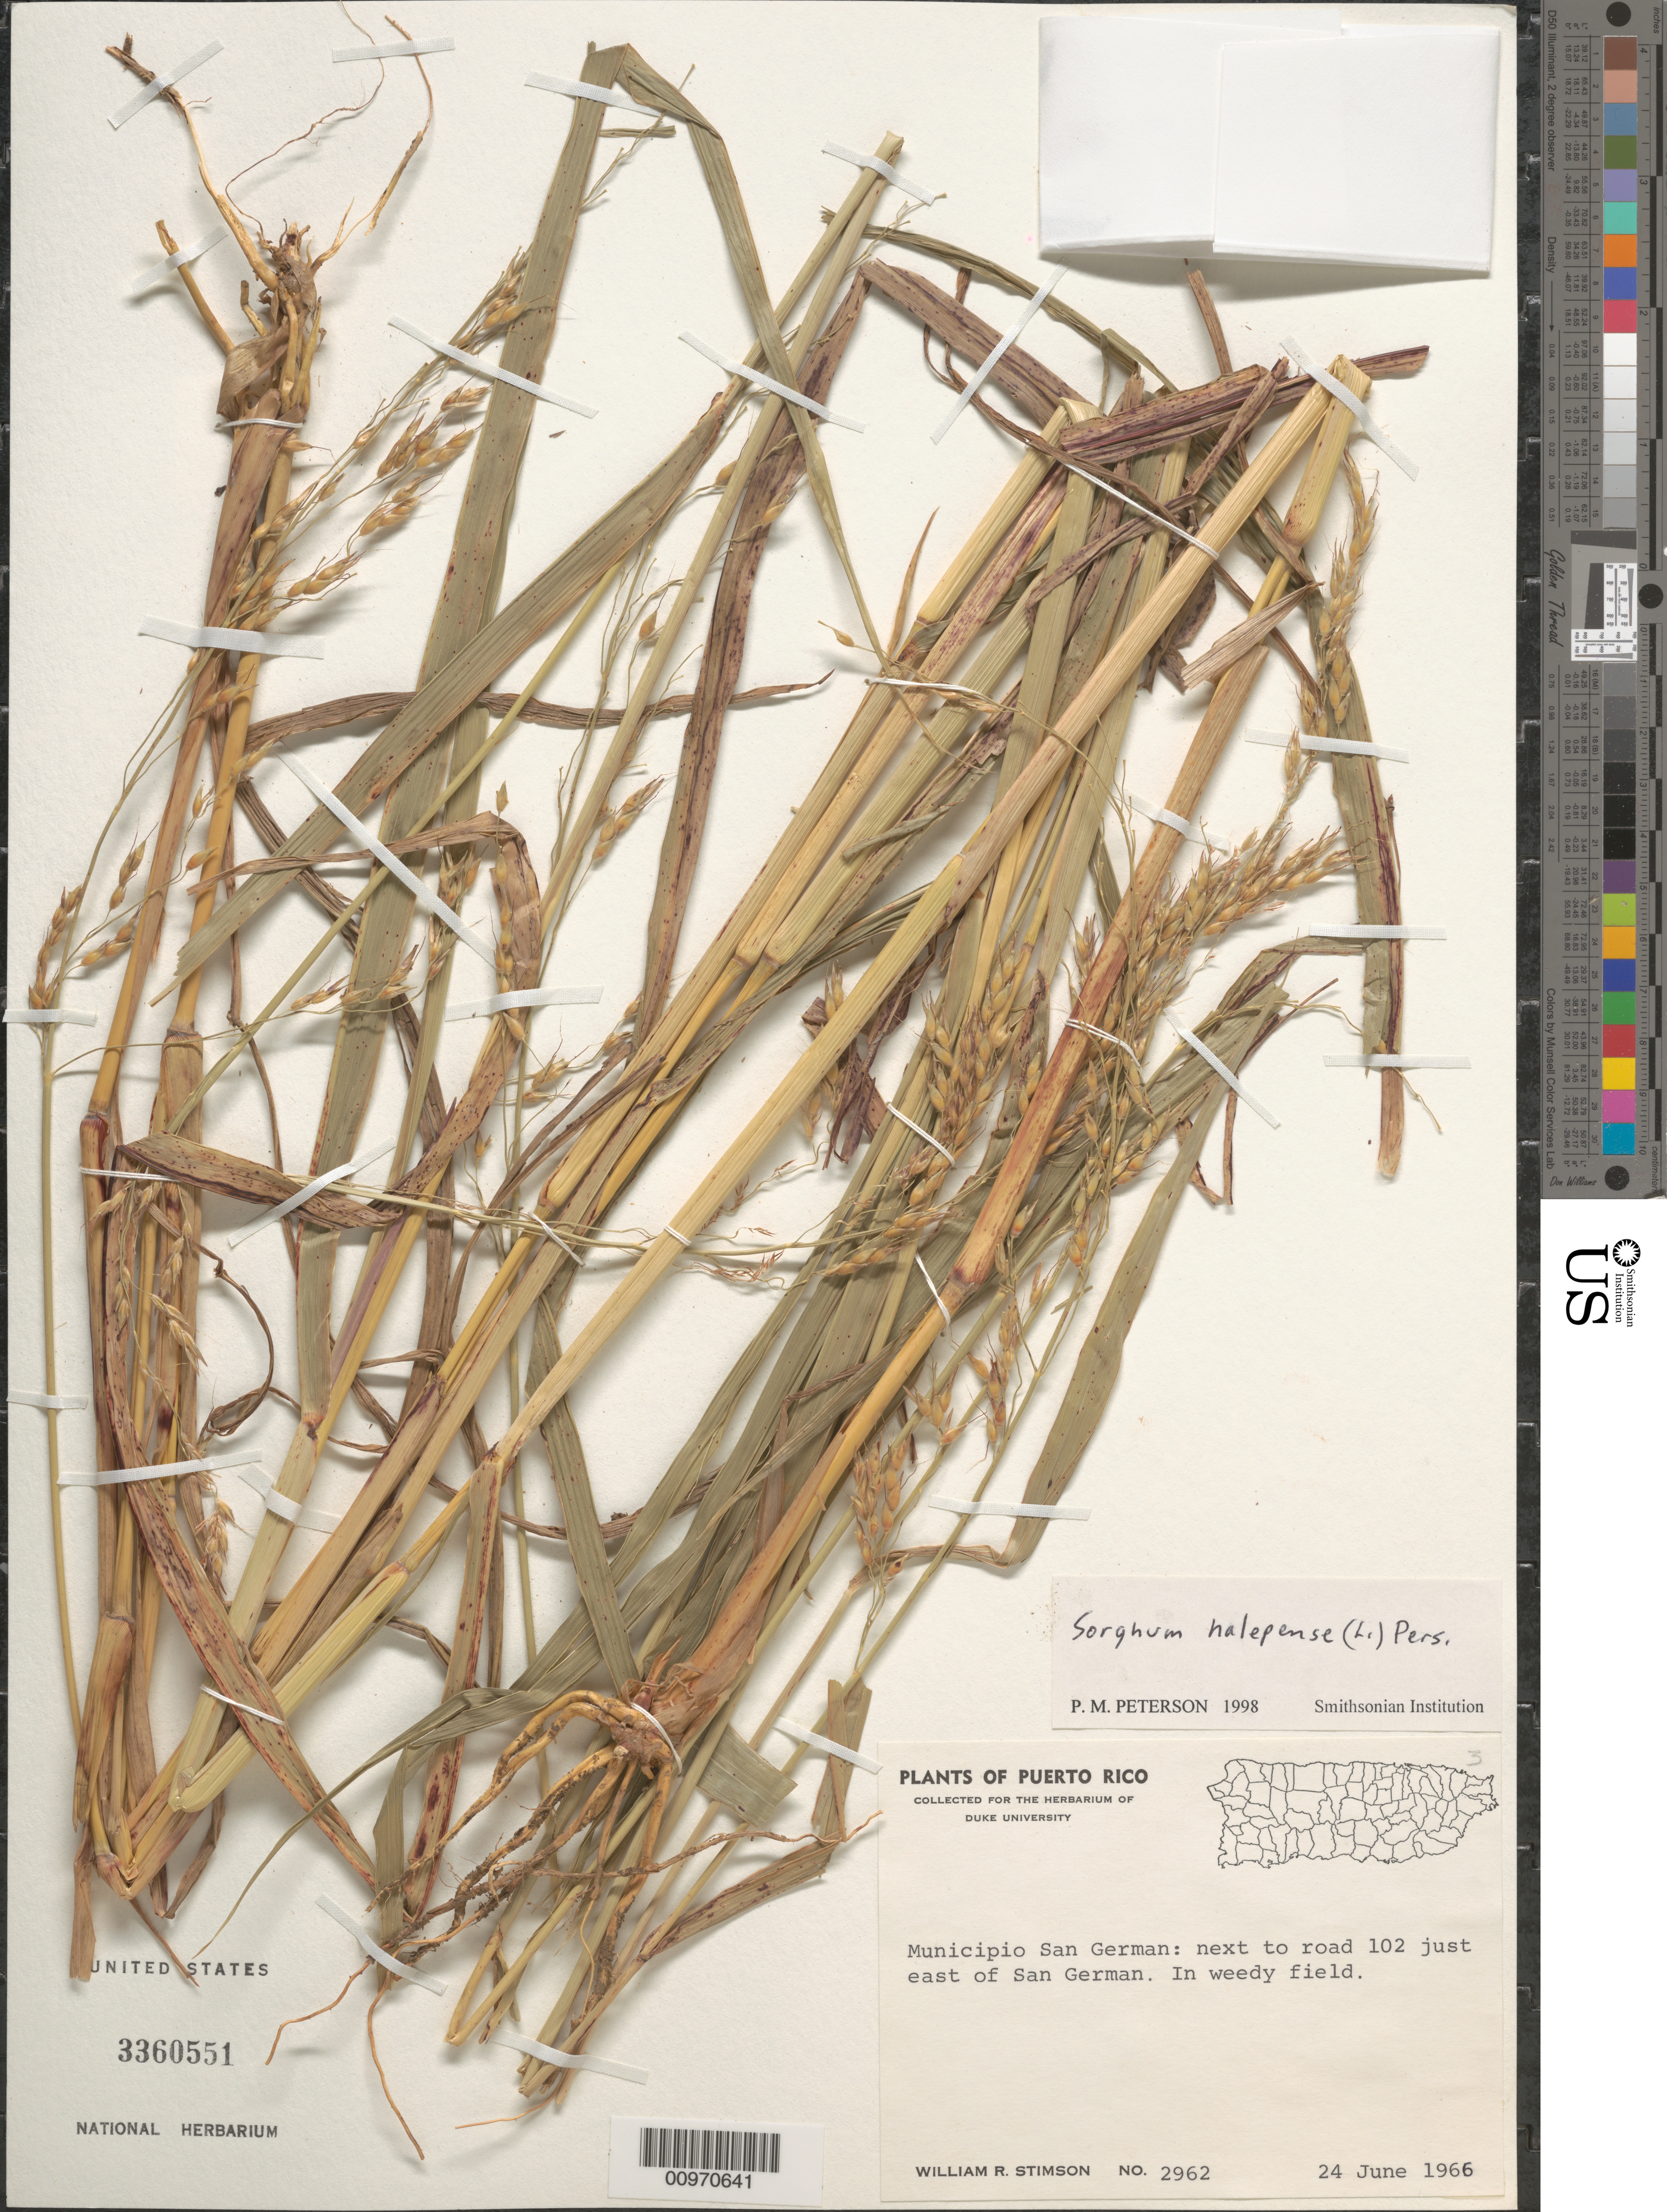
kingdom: Plantae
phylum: Tracheophyta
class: Liliopsida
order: Poales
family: Poaceae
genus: Sorghum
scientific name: Sorghum halepense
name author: (L.) Pers.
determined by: Peterson, Paul M., (BOT), Smithsonian Institution - National Museum of Natural History (UNITED STATES)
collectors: W. R. Stimson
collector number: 2962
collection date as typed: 24 Jun 1966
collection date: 1966-06-24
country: Puerto Rico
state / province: San Germán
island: Puerto Rico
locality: Municipio San German, next to road 102 just east of San German.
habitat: In weedy field.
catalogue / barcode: US 3360551